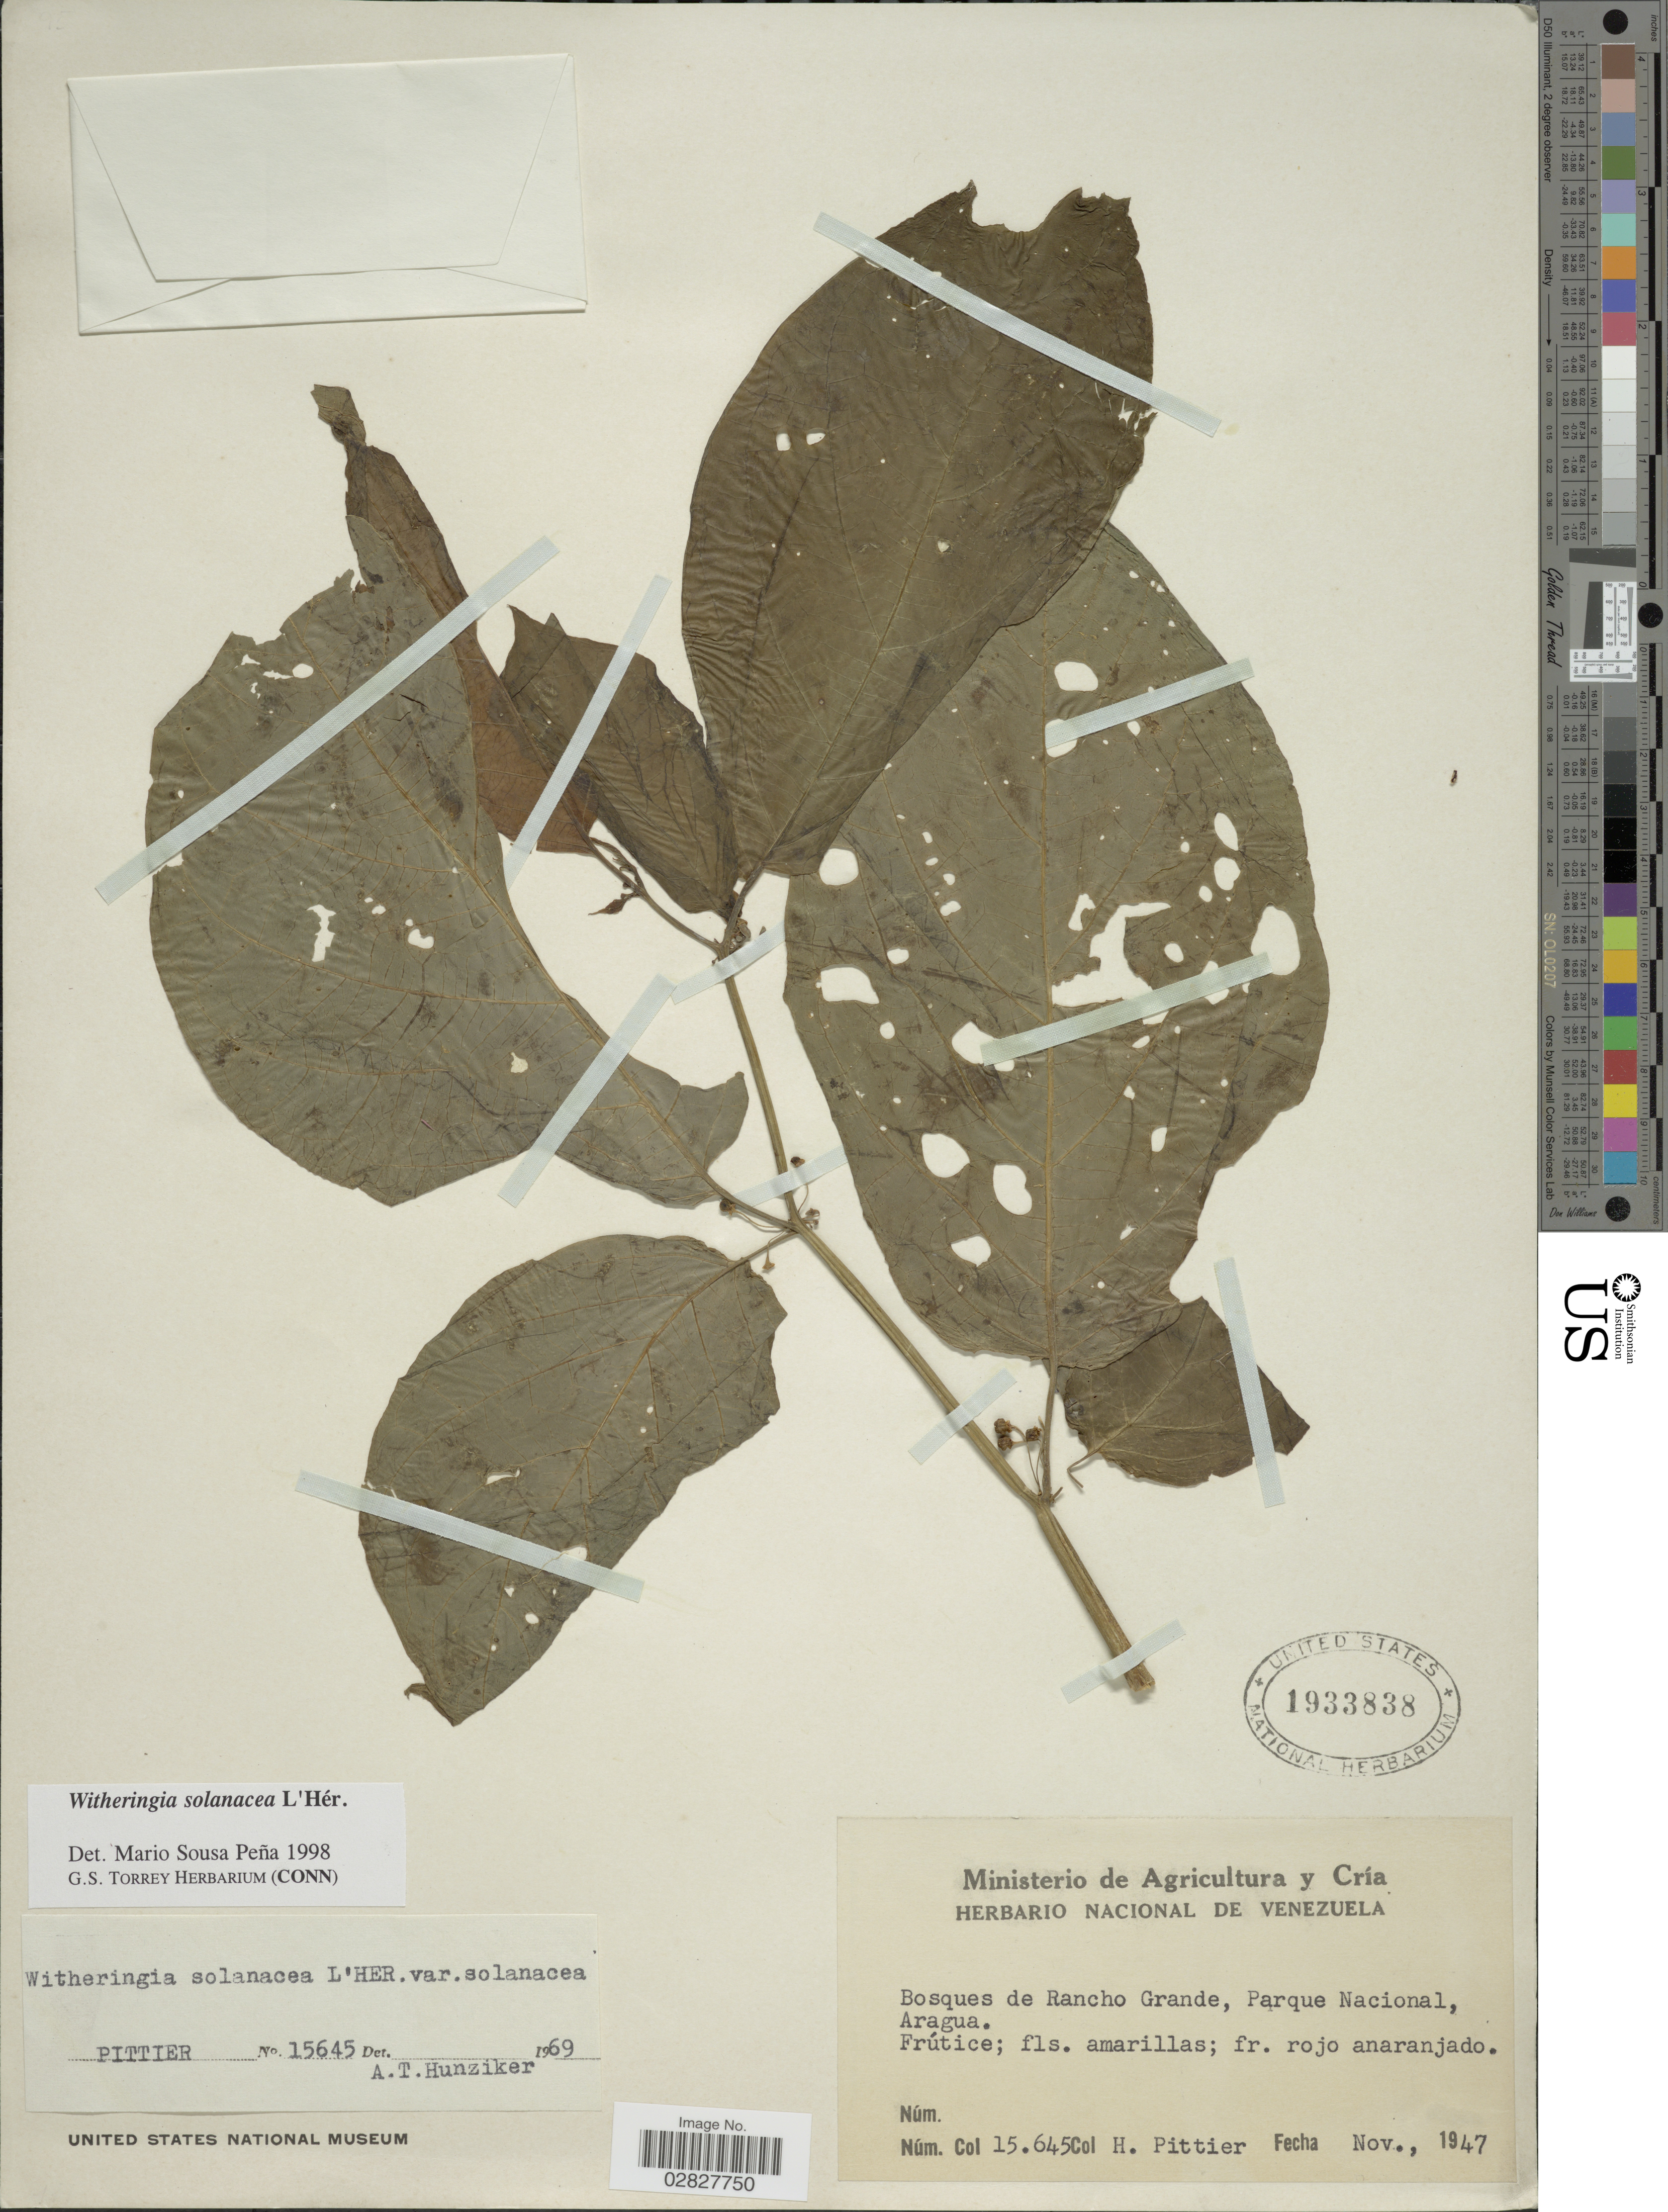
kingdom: Plantae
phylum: Tracheophyta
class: Magnoliopsida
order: Solanales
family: Solanaceae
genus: Witheringia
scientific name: Witheringia solanacea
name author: L'Hér.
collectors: H. F. Pittier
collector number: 15645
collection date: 1947-11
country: Venezuela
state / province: Aragua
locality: Bosques de Rancho Grande, Parque Nacional, Aragua.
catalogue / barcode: US 1933838